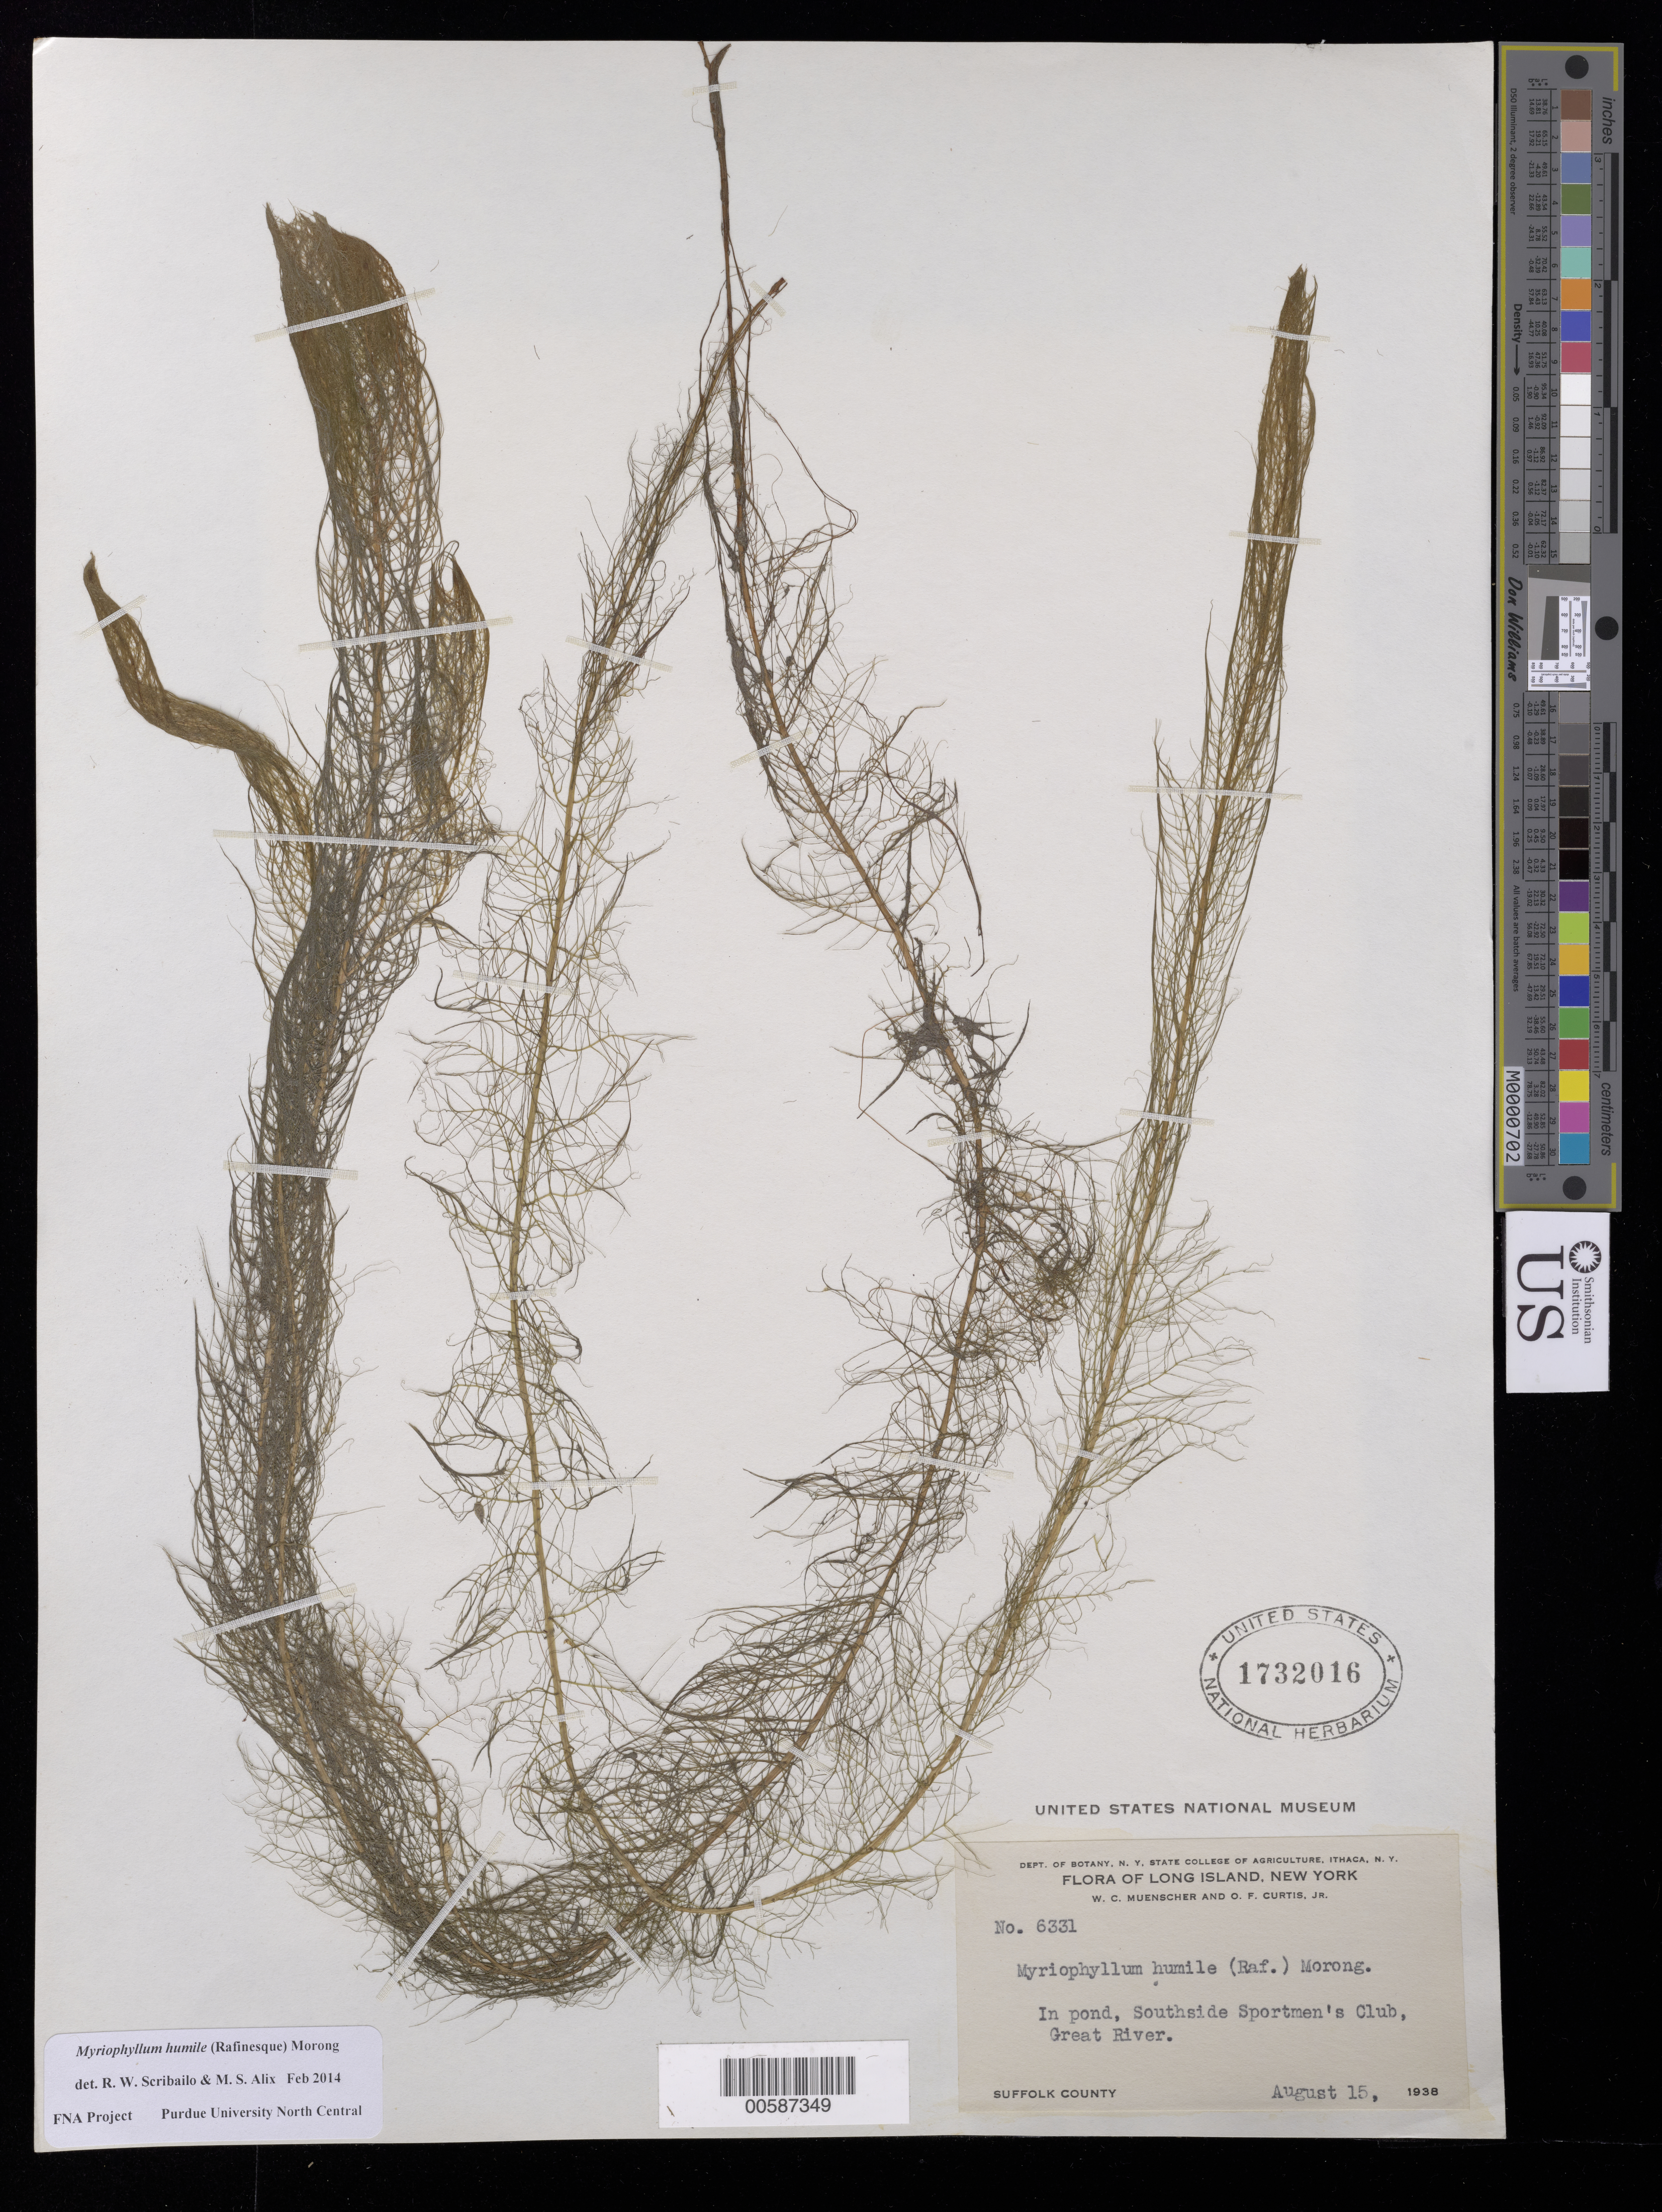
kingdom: Plantae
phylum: Tracheophyta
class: Magnoliopsida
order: Saxifragales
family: Haloragaceae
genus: Myriophyllum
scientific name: Myriophyllum humile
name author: (Raf.) Morong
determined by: Scribailo, R. W.; Alix, M. S.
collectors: W. Muenscher & O. Curtis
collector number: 6331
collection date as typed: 15 Aug 1938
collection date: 1938-08-15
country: United States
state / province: New York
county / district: Suffolk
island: Long Island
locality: Southside Sportmen's Club, Great River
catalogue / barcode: US 1732016